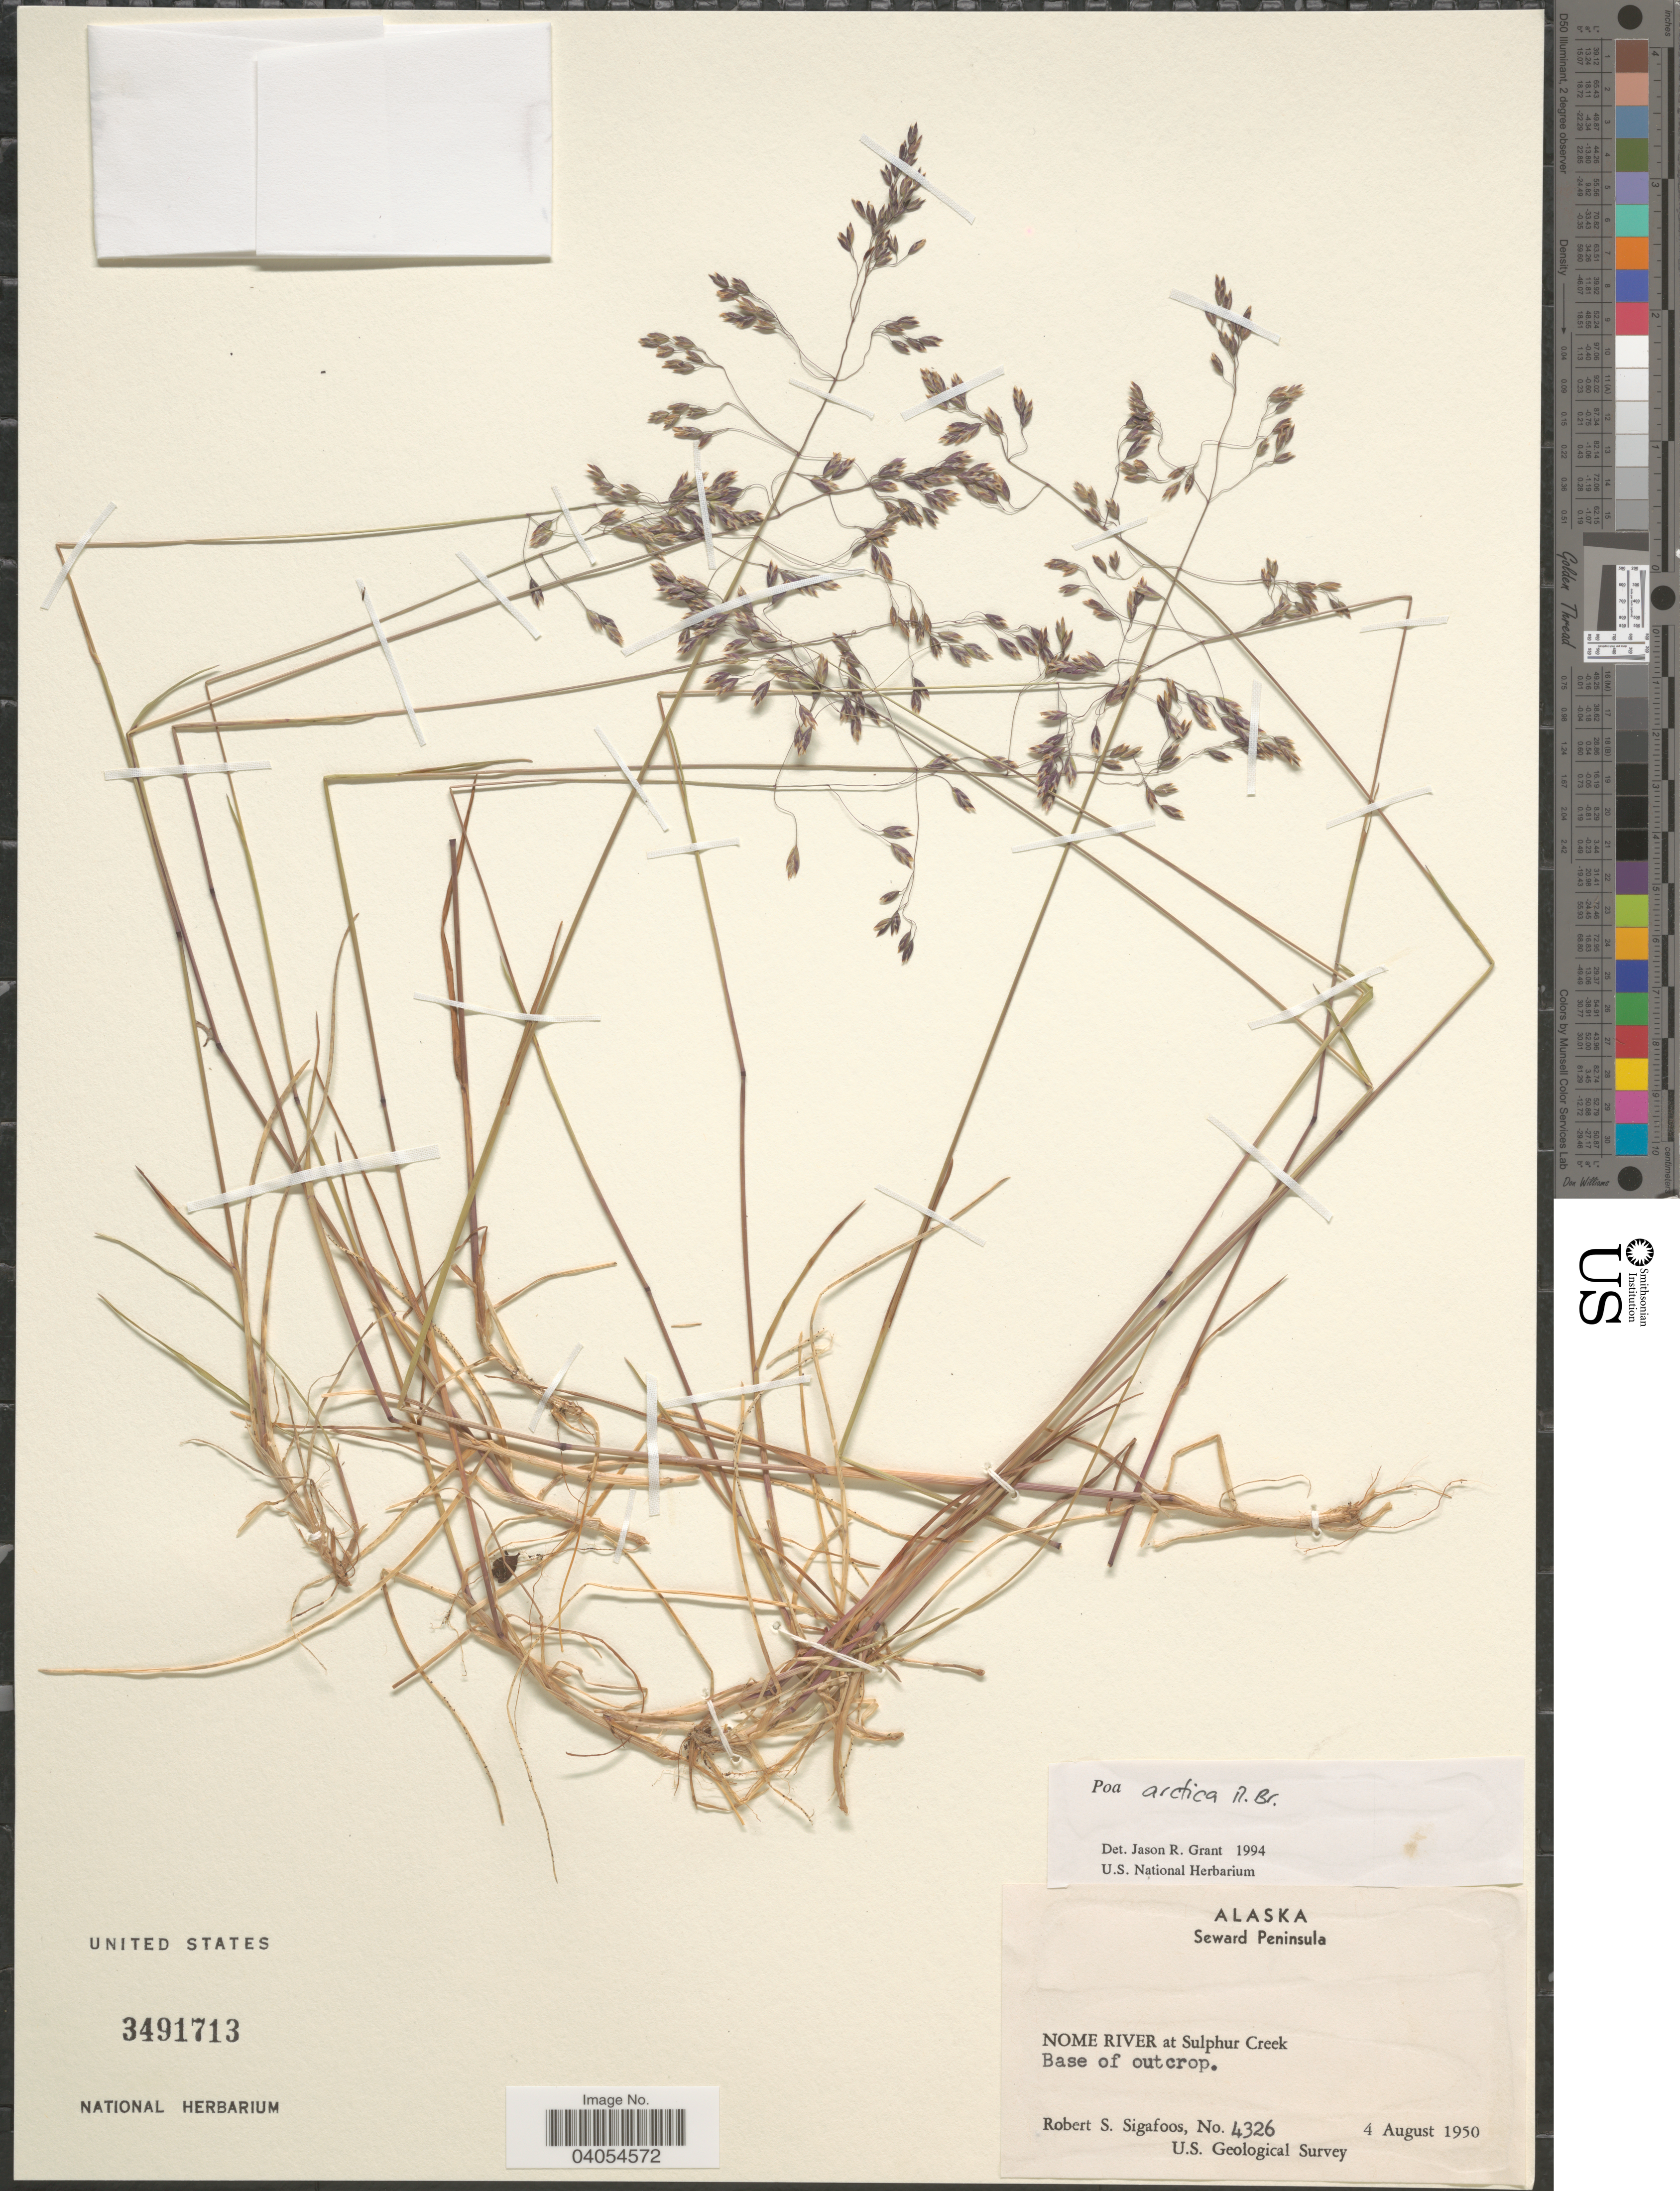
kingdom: Plantae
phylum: Tracheophyta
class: Liliopsida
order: Poales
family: Poaceae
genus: Poa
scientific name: Poa arctica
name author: R. Br.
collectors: R. Sigafoos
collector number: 4326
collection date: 1950-08-04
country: United States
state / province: Alaska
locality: Seward Peninsula. Nome River at Sulphur Creek. Base of outcrop.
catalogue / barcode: US 3491713